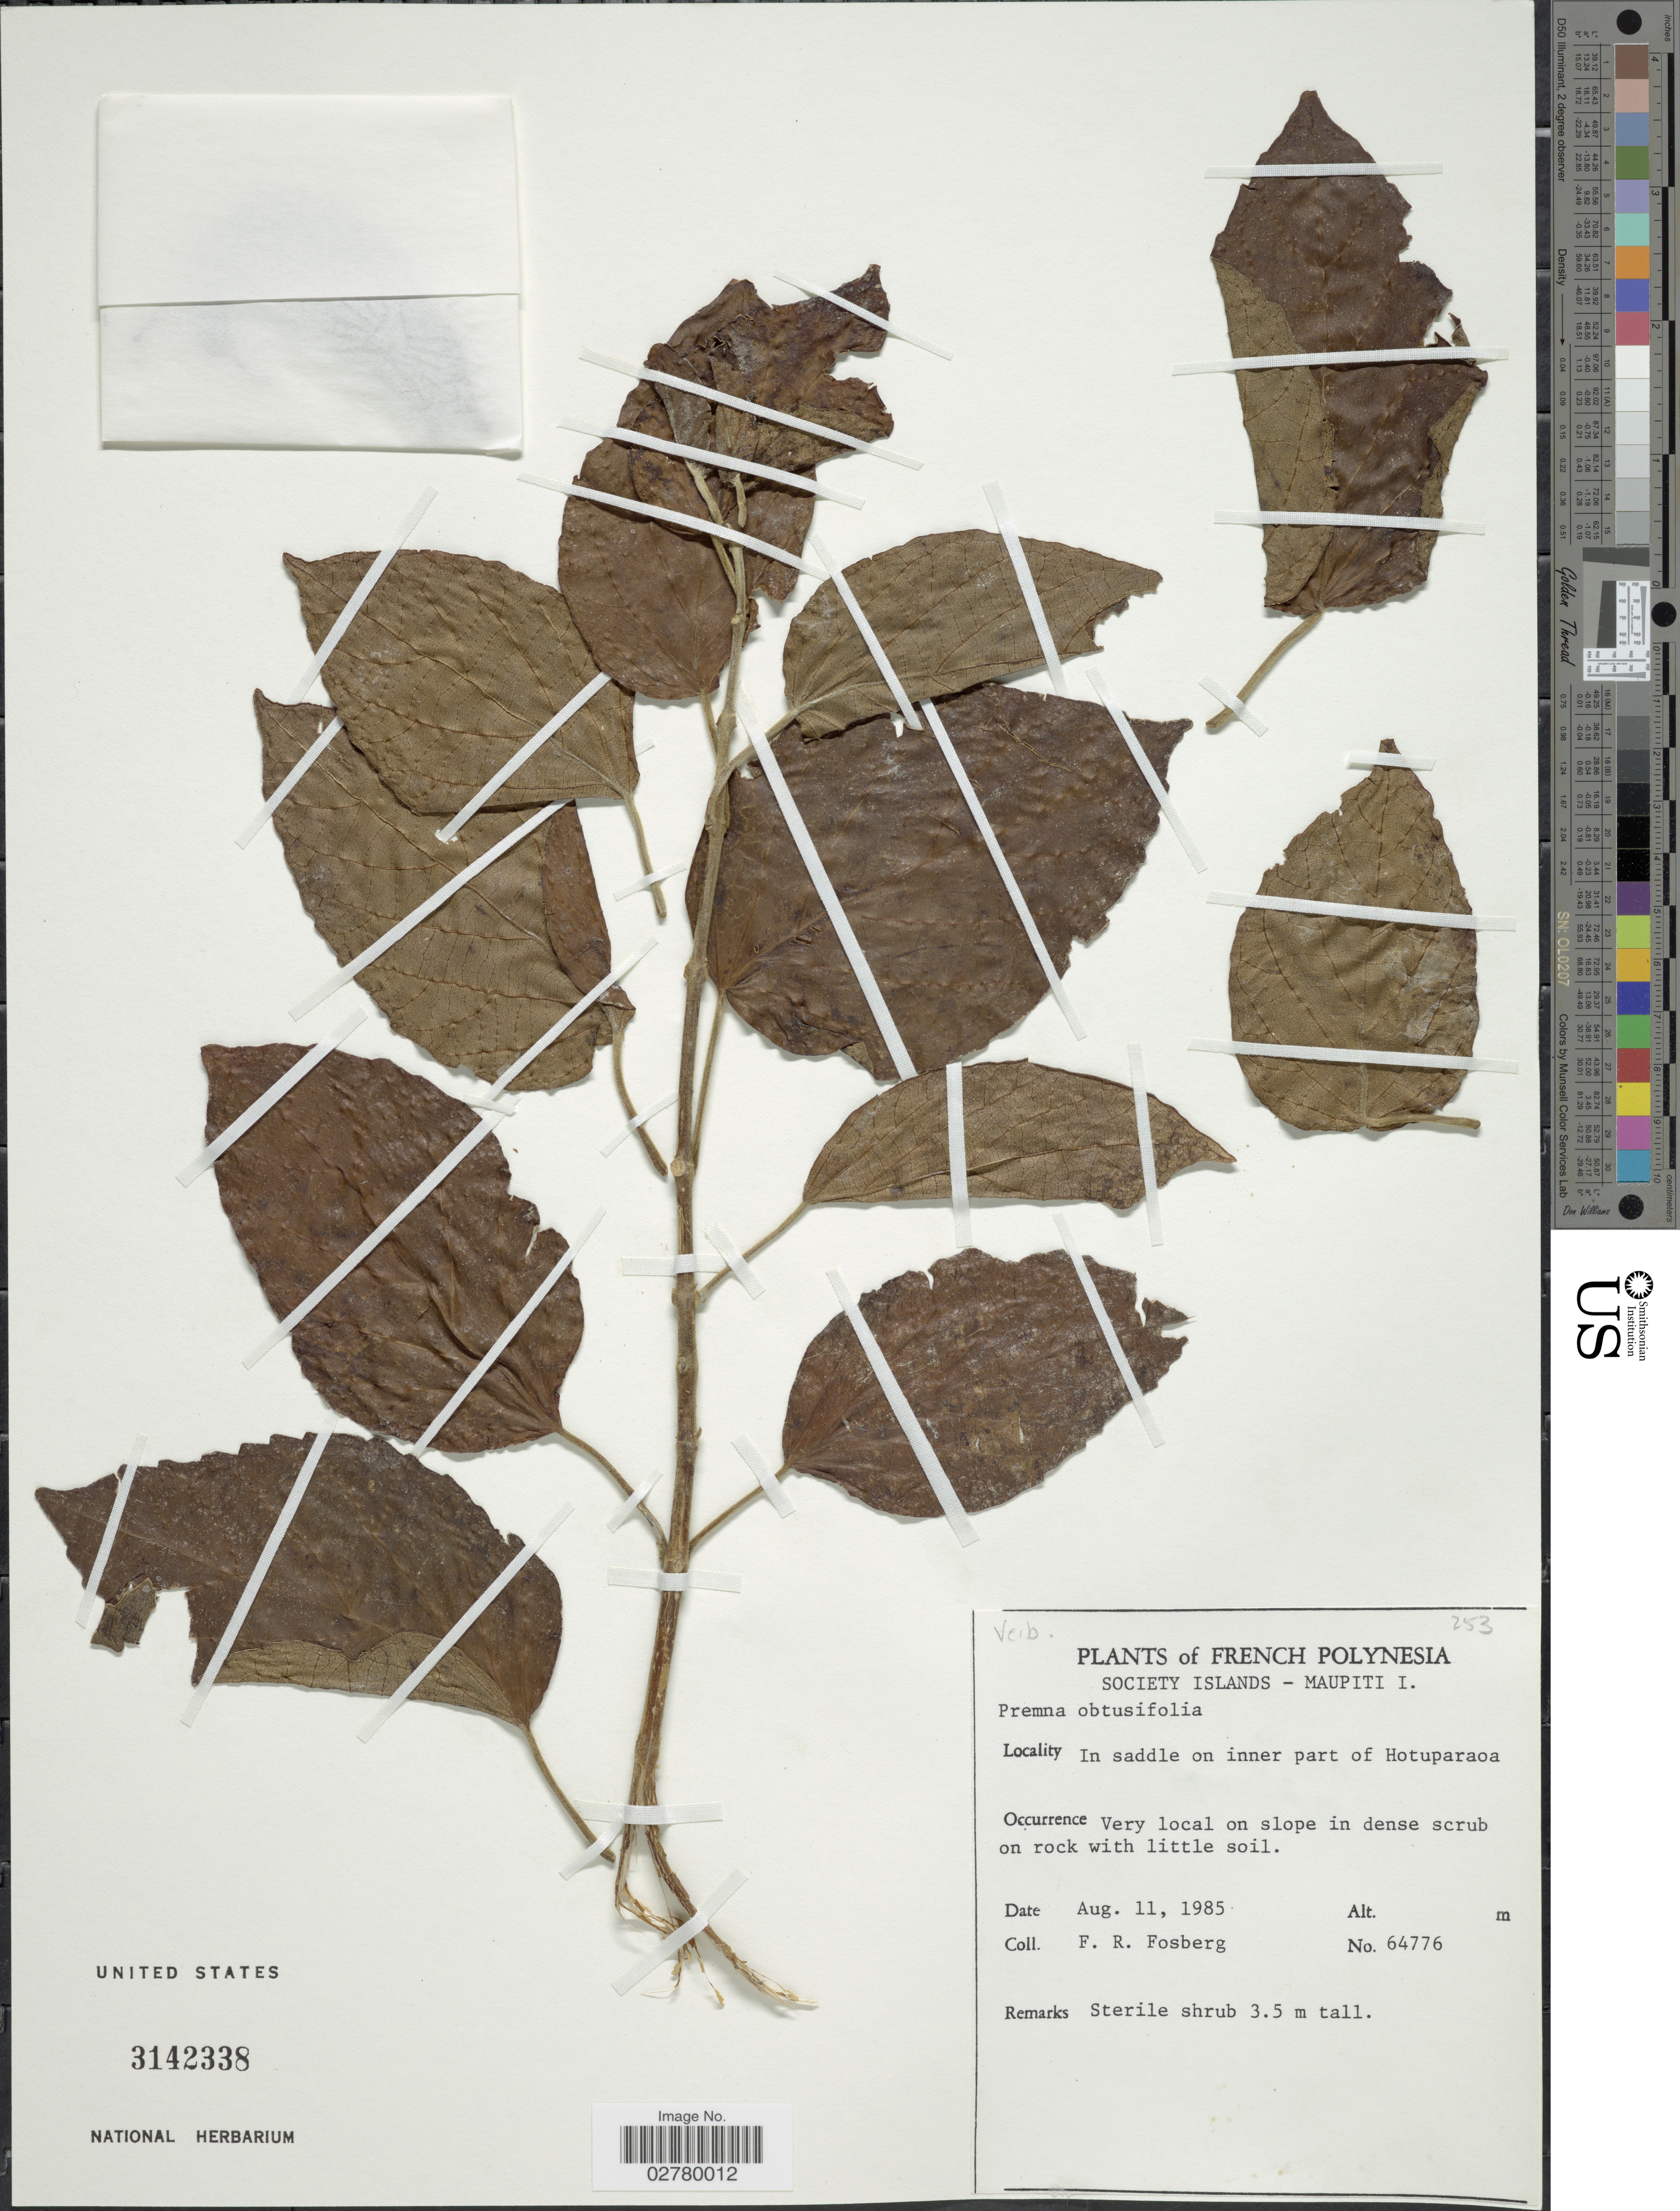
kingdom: Plantae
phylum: Tracheophyta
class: Magnoliopsida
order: Lamiales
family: Lamiaceae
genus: Premna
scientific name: Premna obtusifolia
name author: R. Br.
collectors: F. R. Fosberg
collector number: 64776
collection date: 1985-08-11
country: French Polynesia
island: Maupiti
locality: Society Islands - Maupiti I. In saddle on inner part of Hotuparaoa.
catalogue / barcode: US 3142338